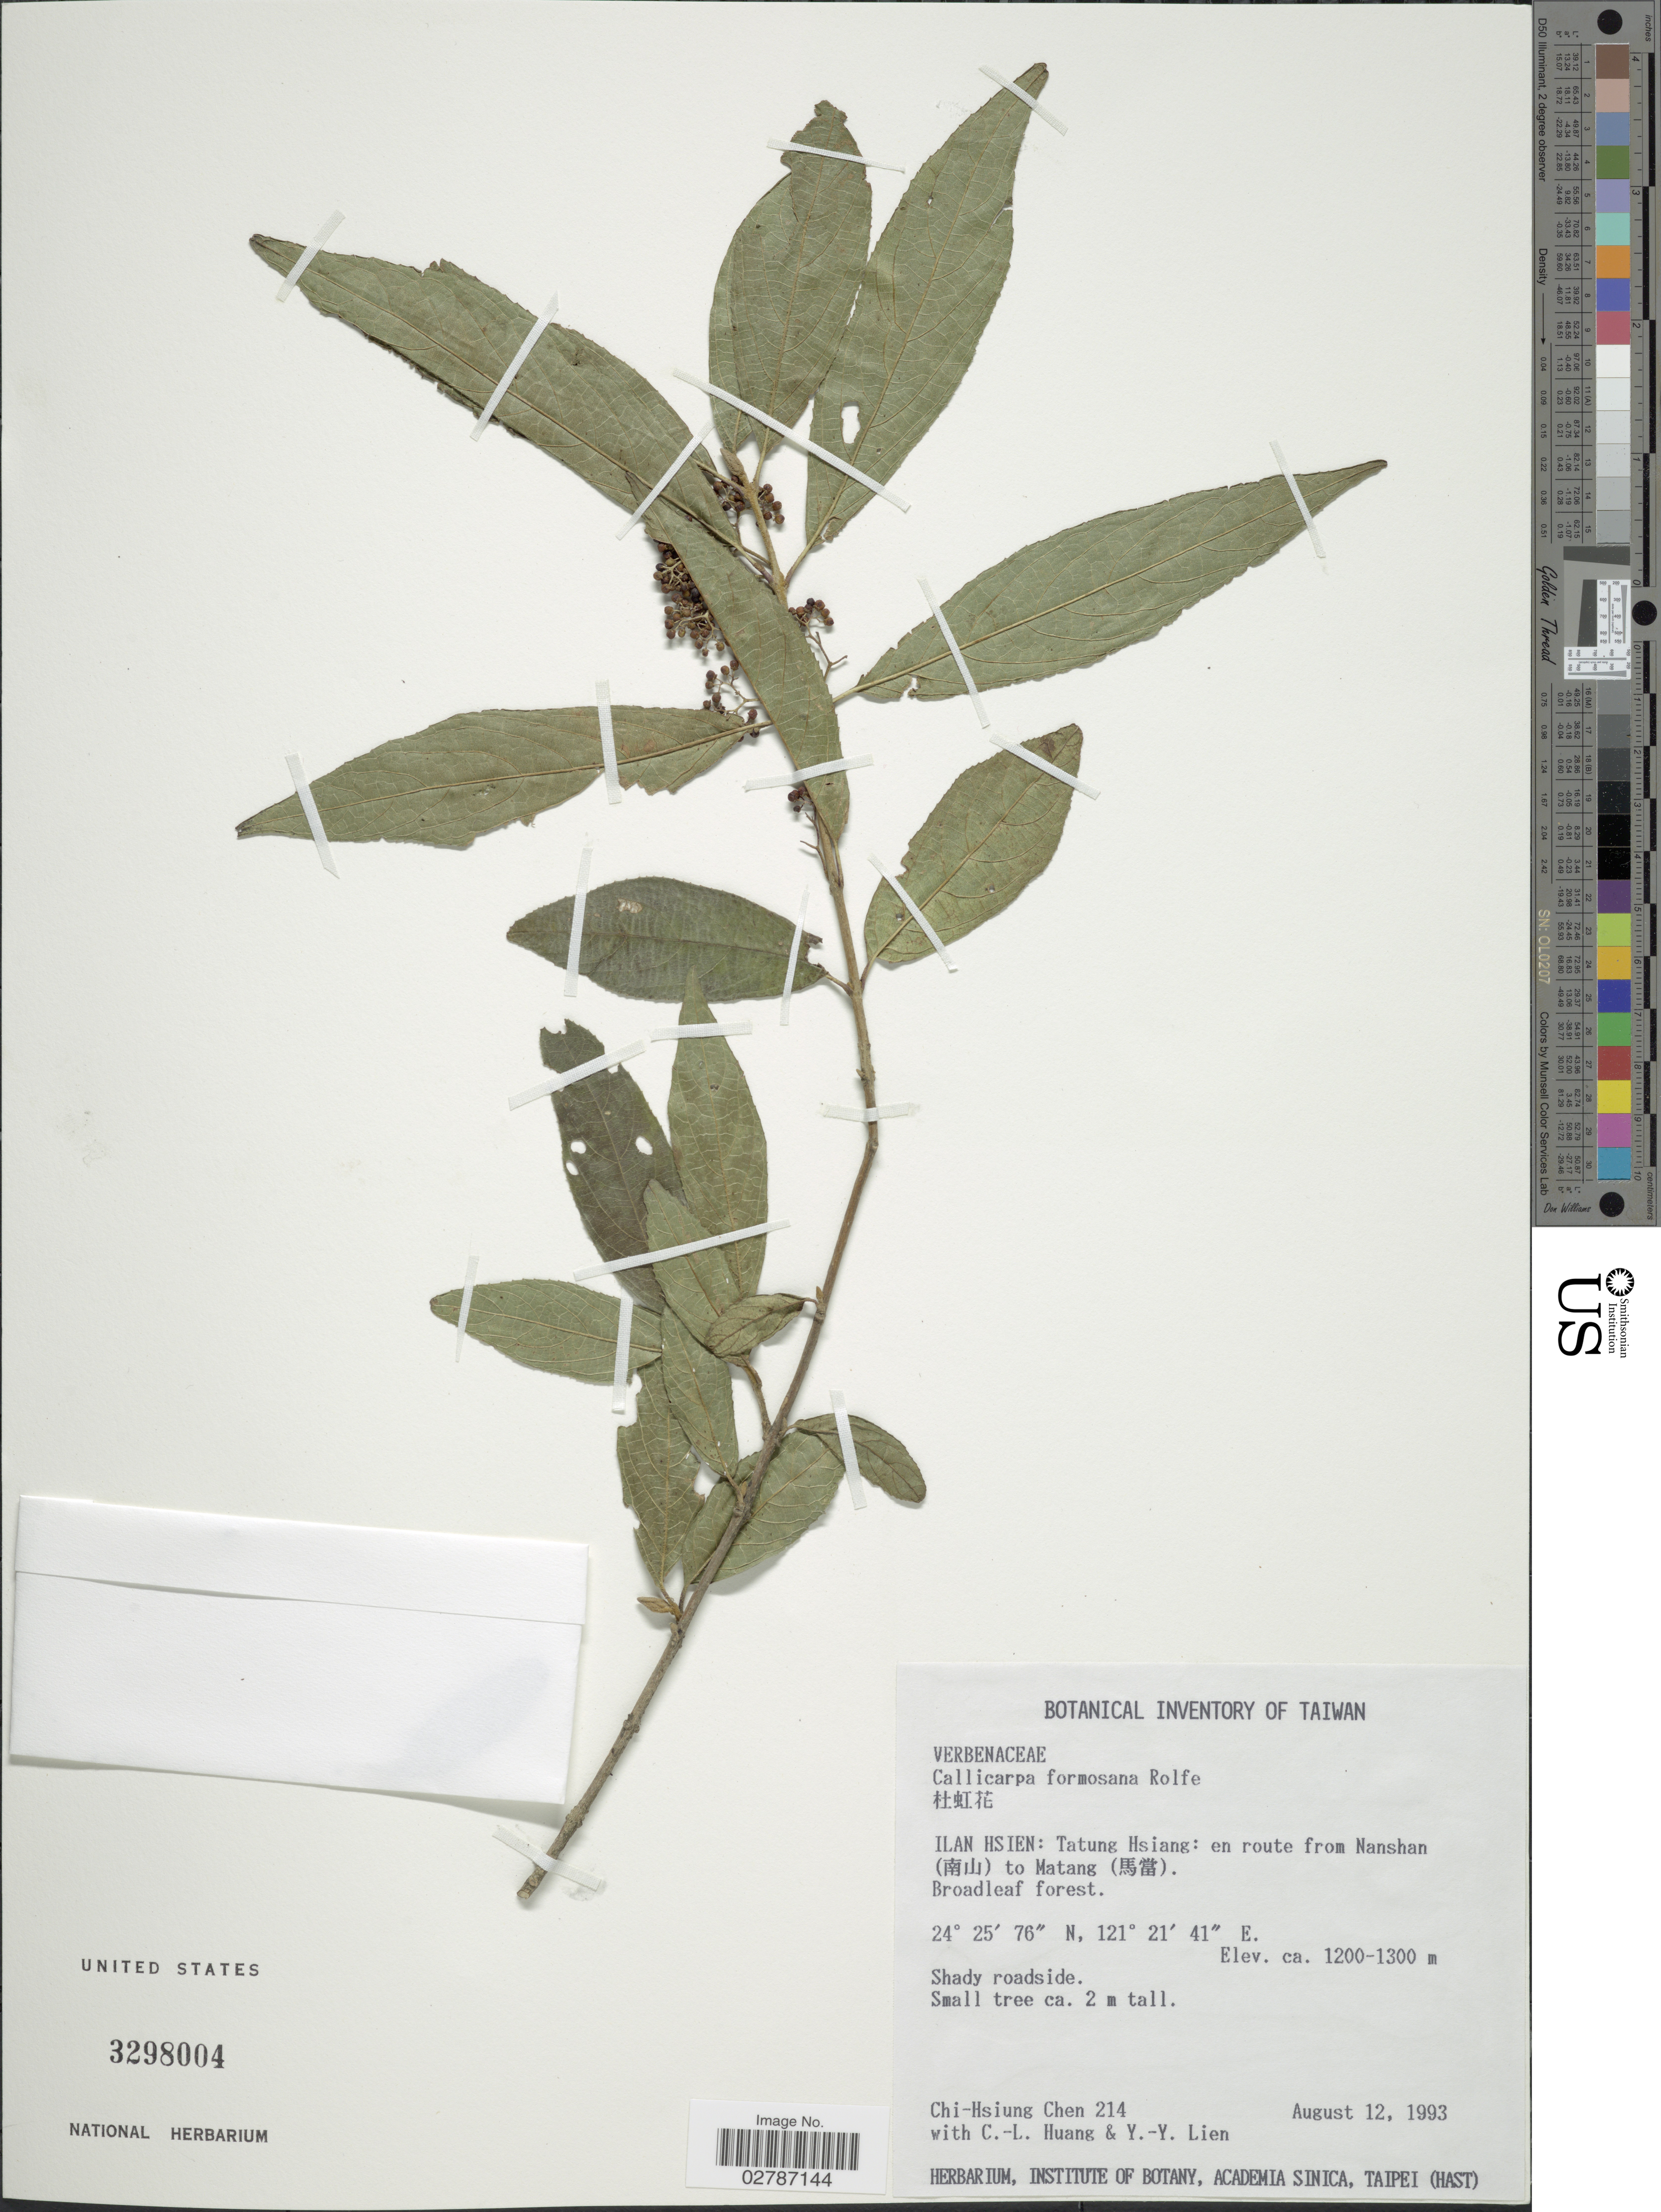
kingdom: Plantae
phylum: Tracheophyta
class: Magnoliopsida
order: Lamiales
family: Lamiaceae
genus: Callicarpa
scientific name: Callicarpa formosana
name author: Rolfe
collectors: C.-H. Chen, C.-L. Huang & Y. Y. Lien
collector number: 214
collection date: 1993-08-12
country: Taiwan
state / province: Ilan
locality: Ilan Hsien: Tatung Hsiang: en route from Nanshan to Matang.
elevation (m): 1200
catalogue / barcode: US 3298004